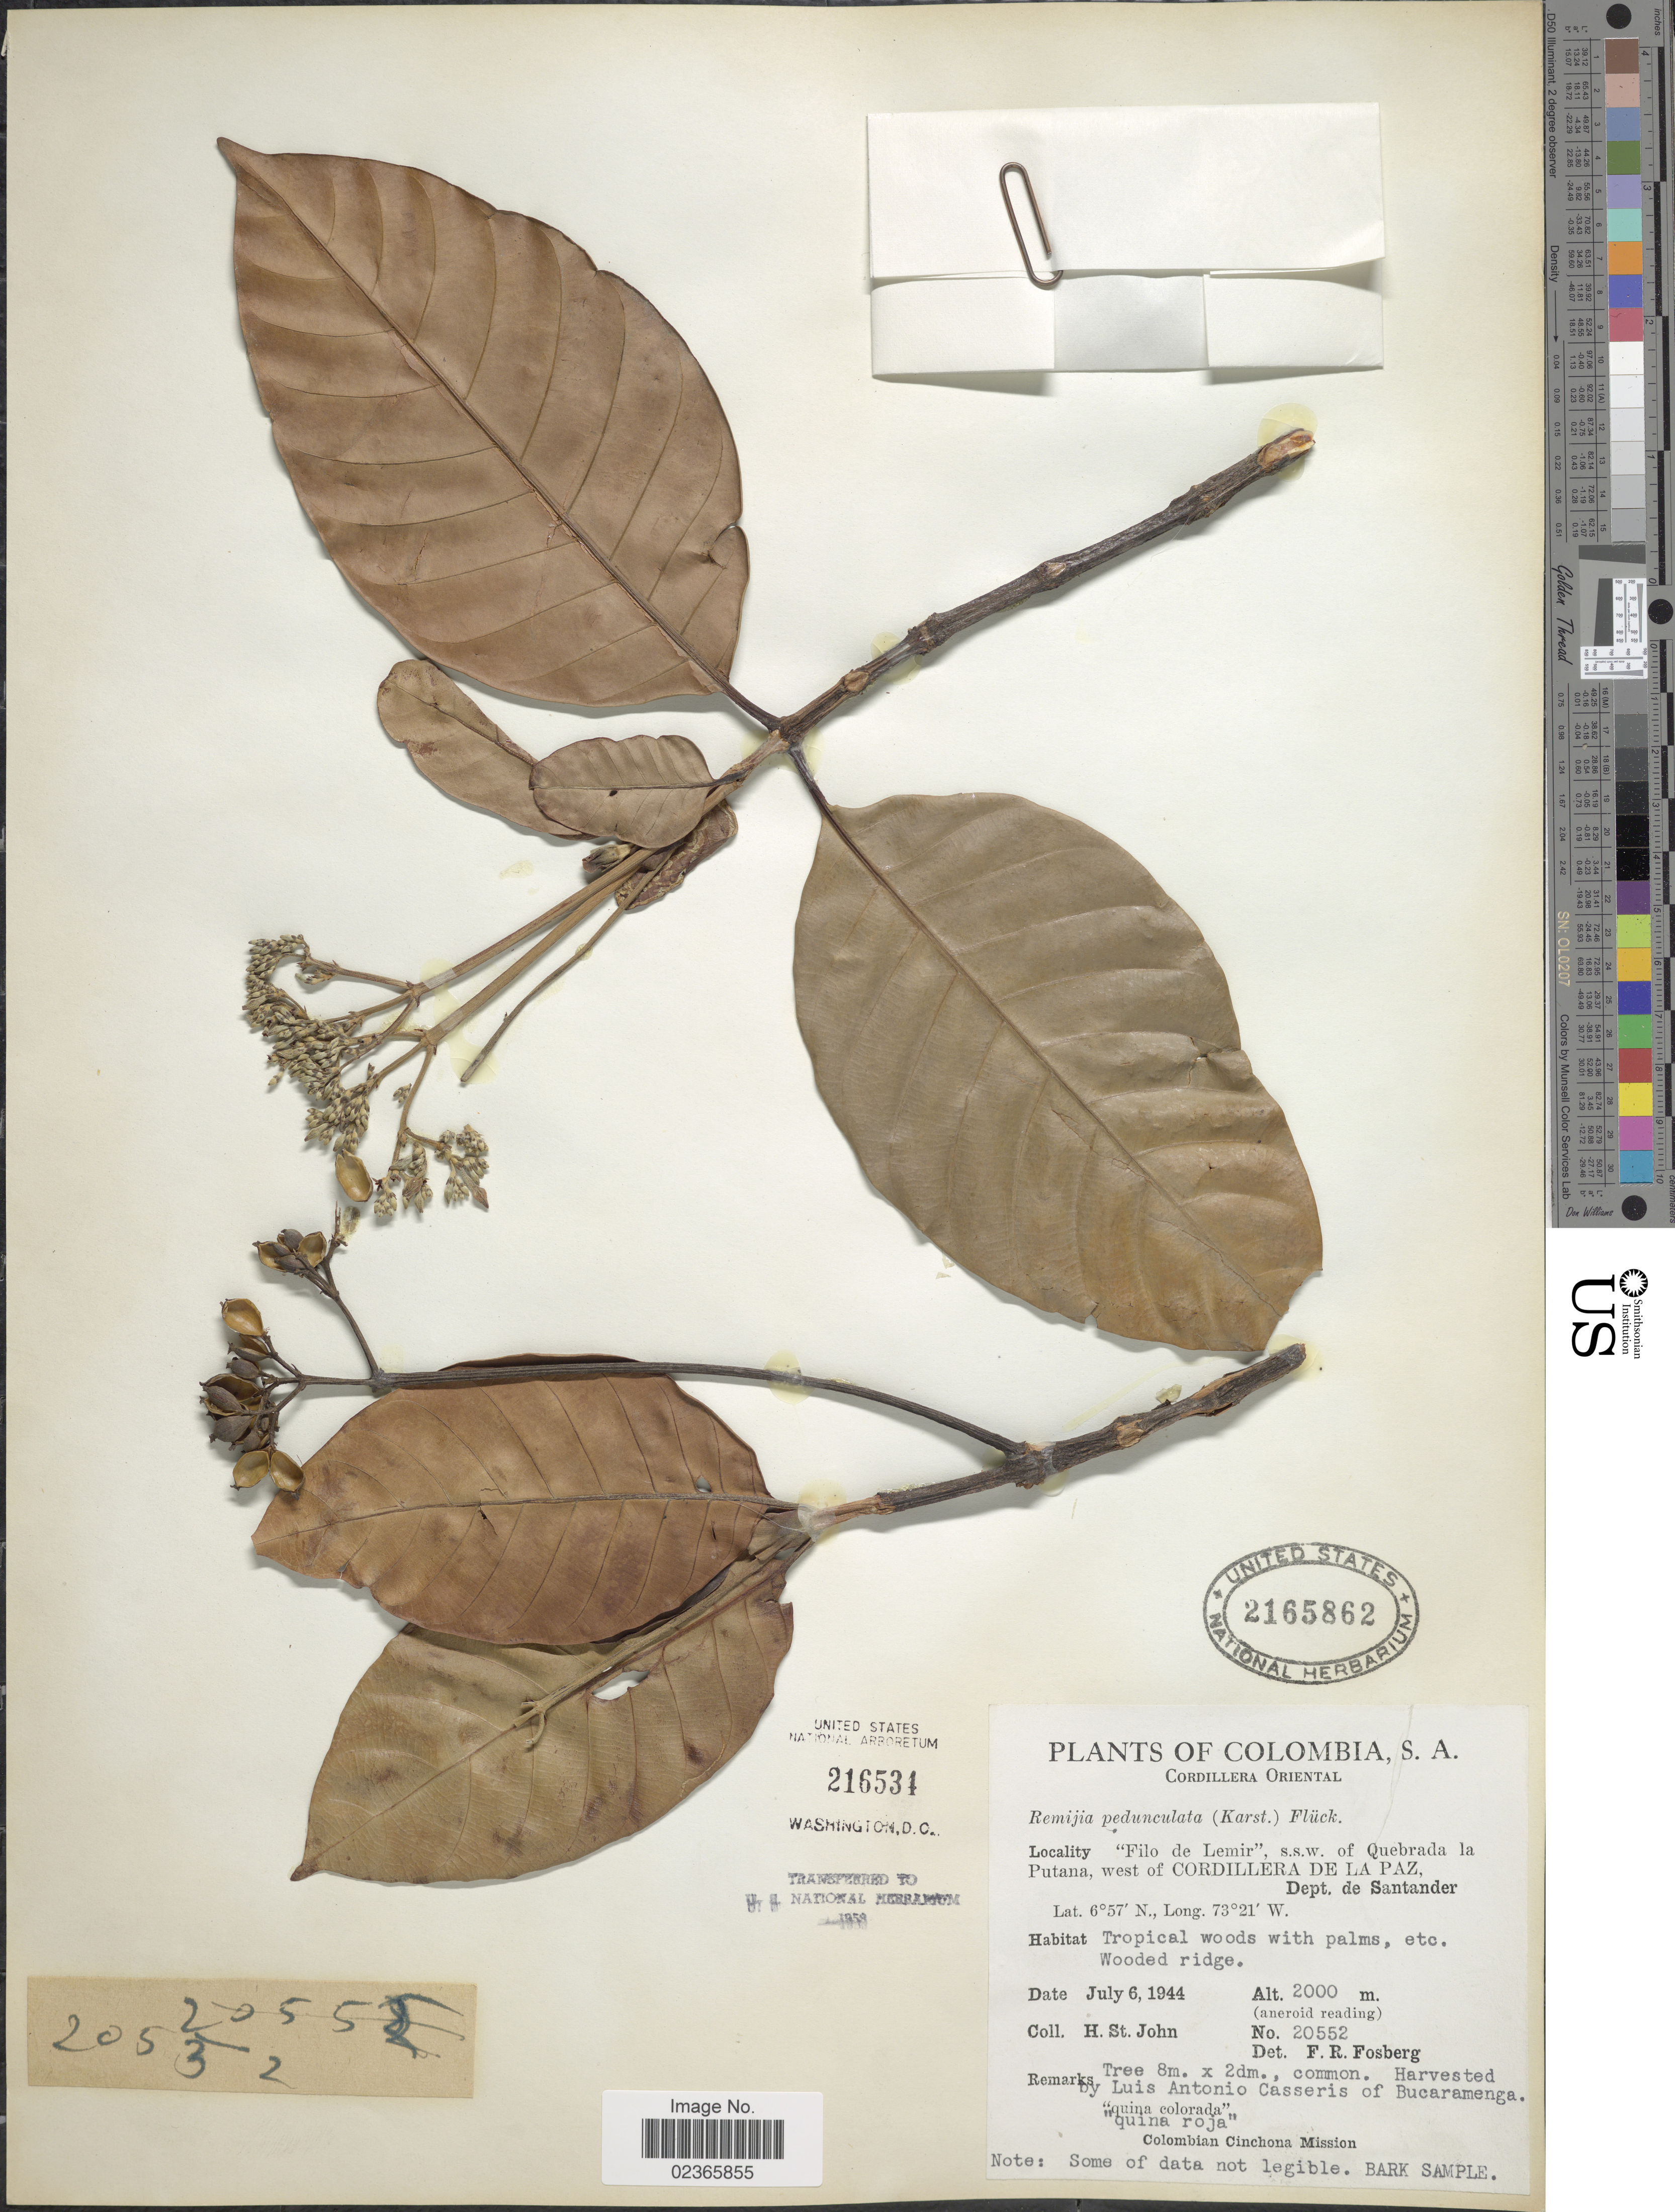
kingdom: Plantae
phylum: Tracheophyta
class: Magnoliopsida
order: Gentianales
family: Rubiaceae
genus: Remijia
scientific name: Remijia pedunculata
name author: (H. Karst.) Fluck.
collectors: H. St. John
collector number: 20552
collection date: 1944-07-06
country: Colombia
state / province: Santander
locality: Cordillera Oriental, "Filo de Lemir" s.s.w. of Quebrada la Putana, west of Cordillera de La Paz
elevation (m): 2000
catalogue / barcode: US 2165862